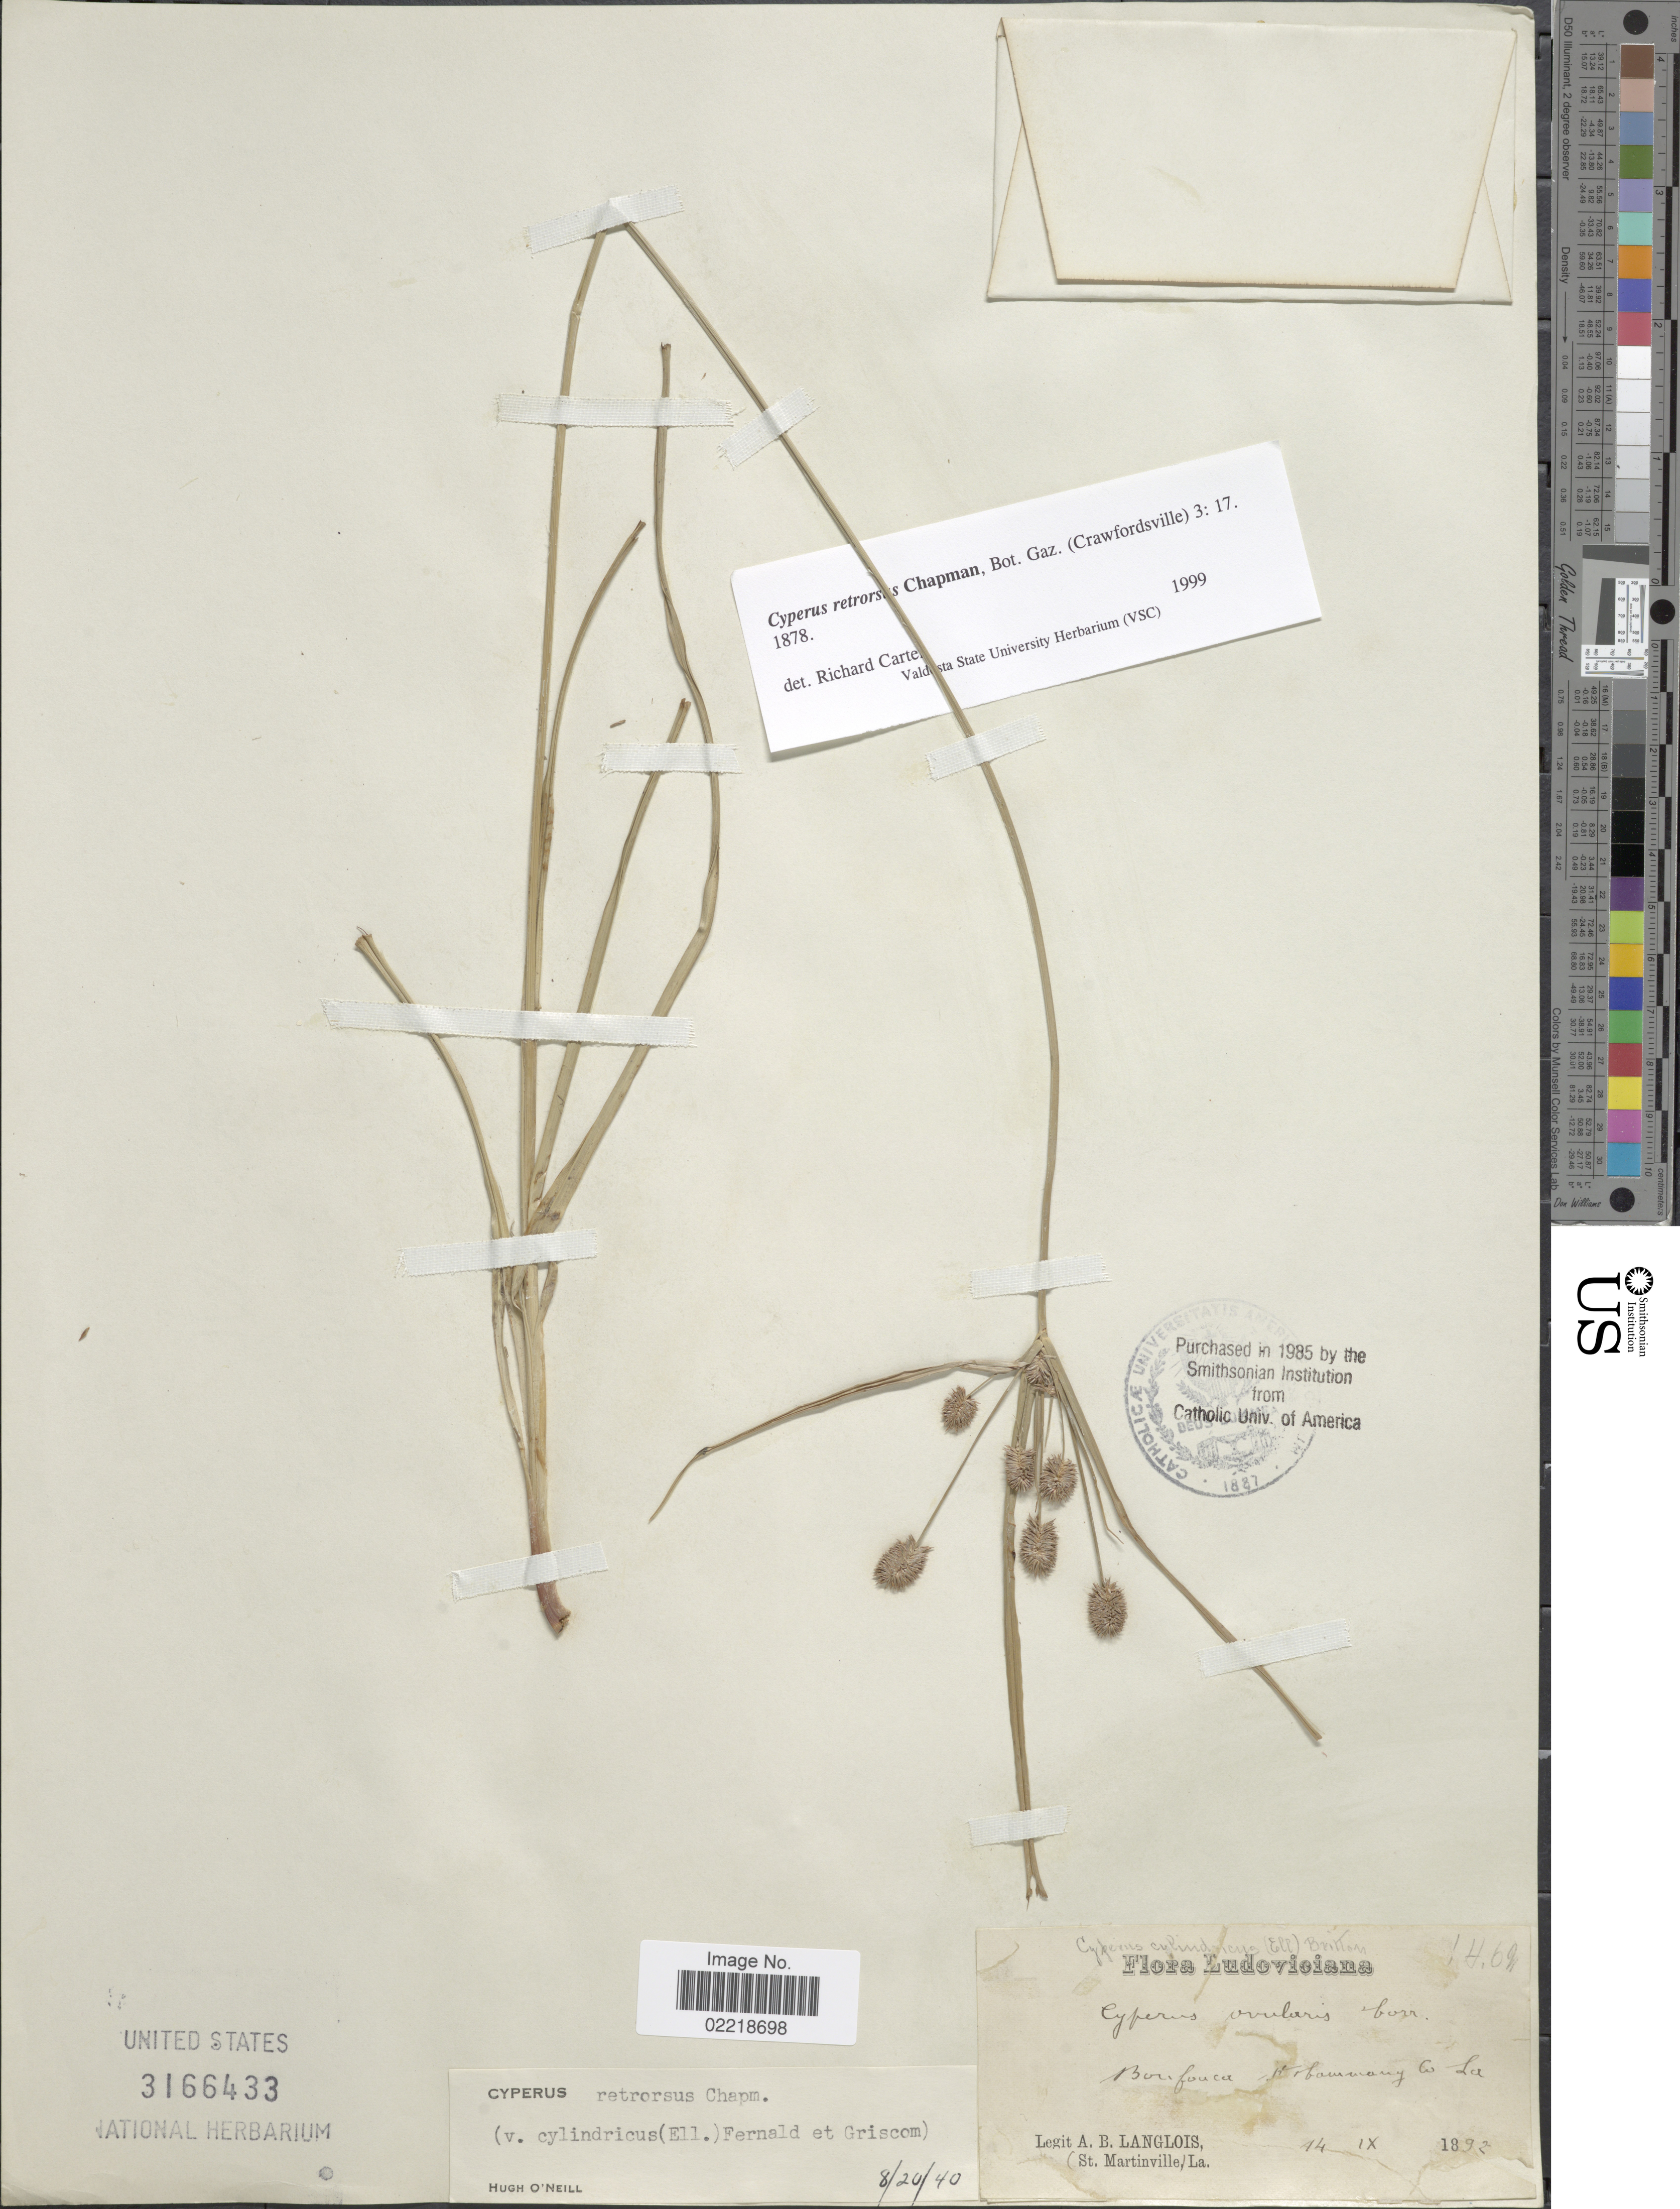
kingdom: Plantae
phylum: Tracheophyta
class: Liliopsida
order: Poales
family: Cyperaceae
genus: Cyperus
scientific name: Cyperus retrorsus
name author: Chapm.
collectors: A. Langlois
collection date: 1892-09-14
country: United States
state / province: Louisiana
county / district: St, Tammany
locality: St. Tammany Co.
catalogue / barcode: US 3166433